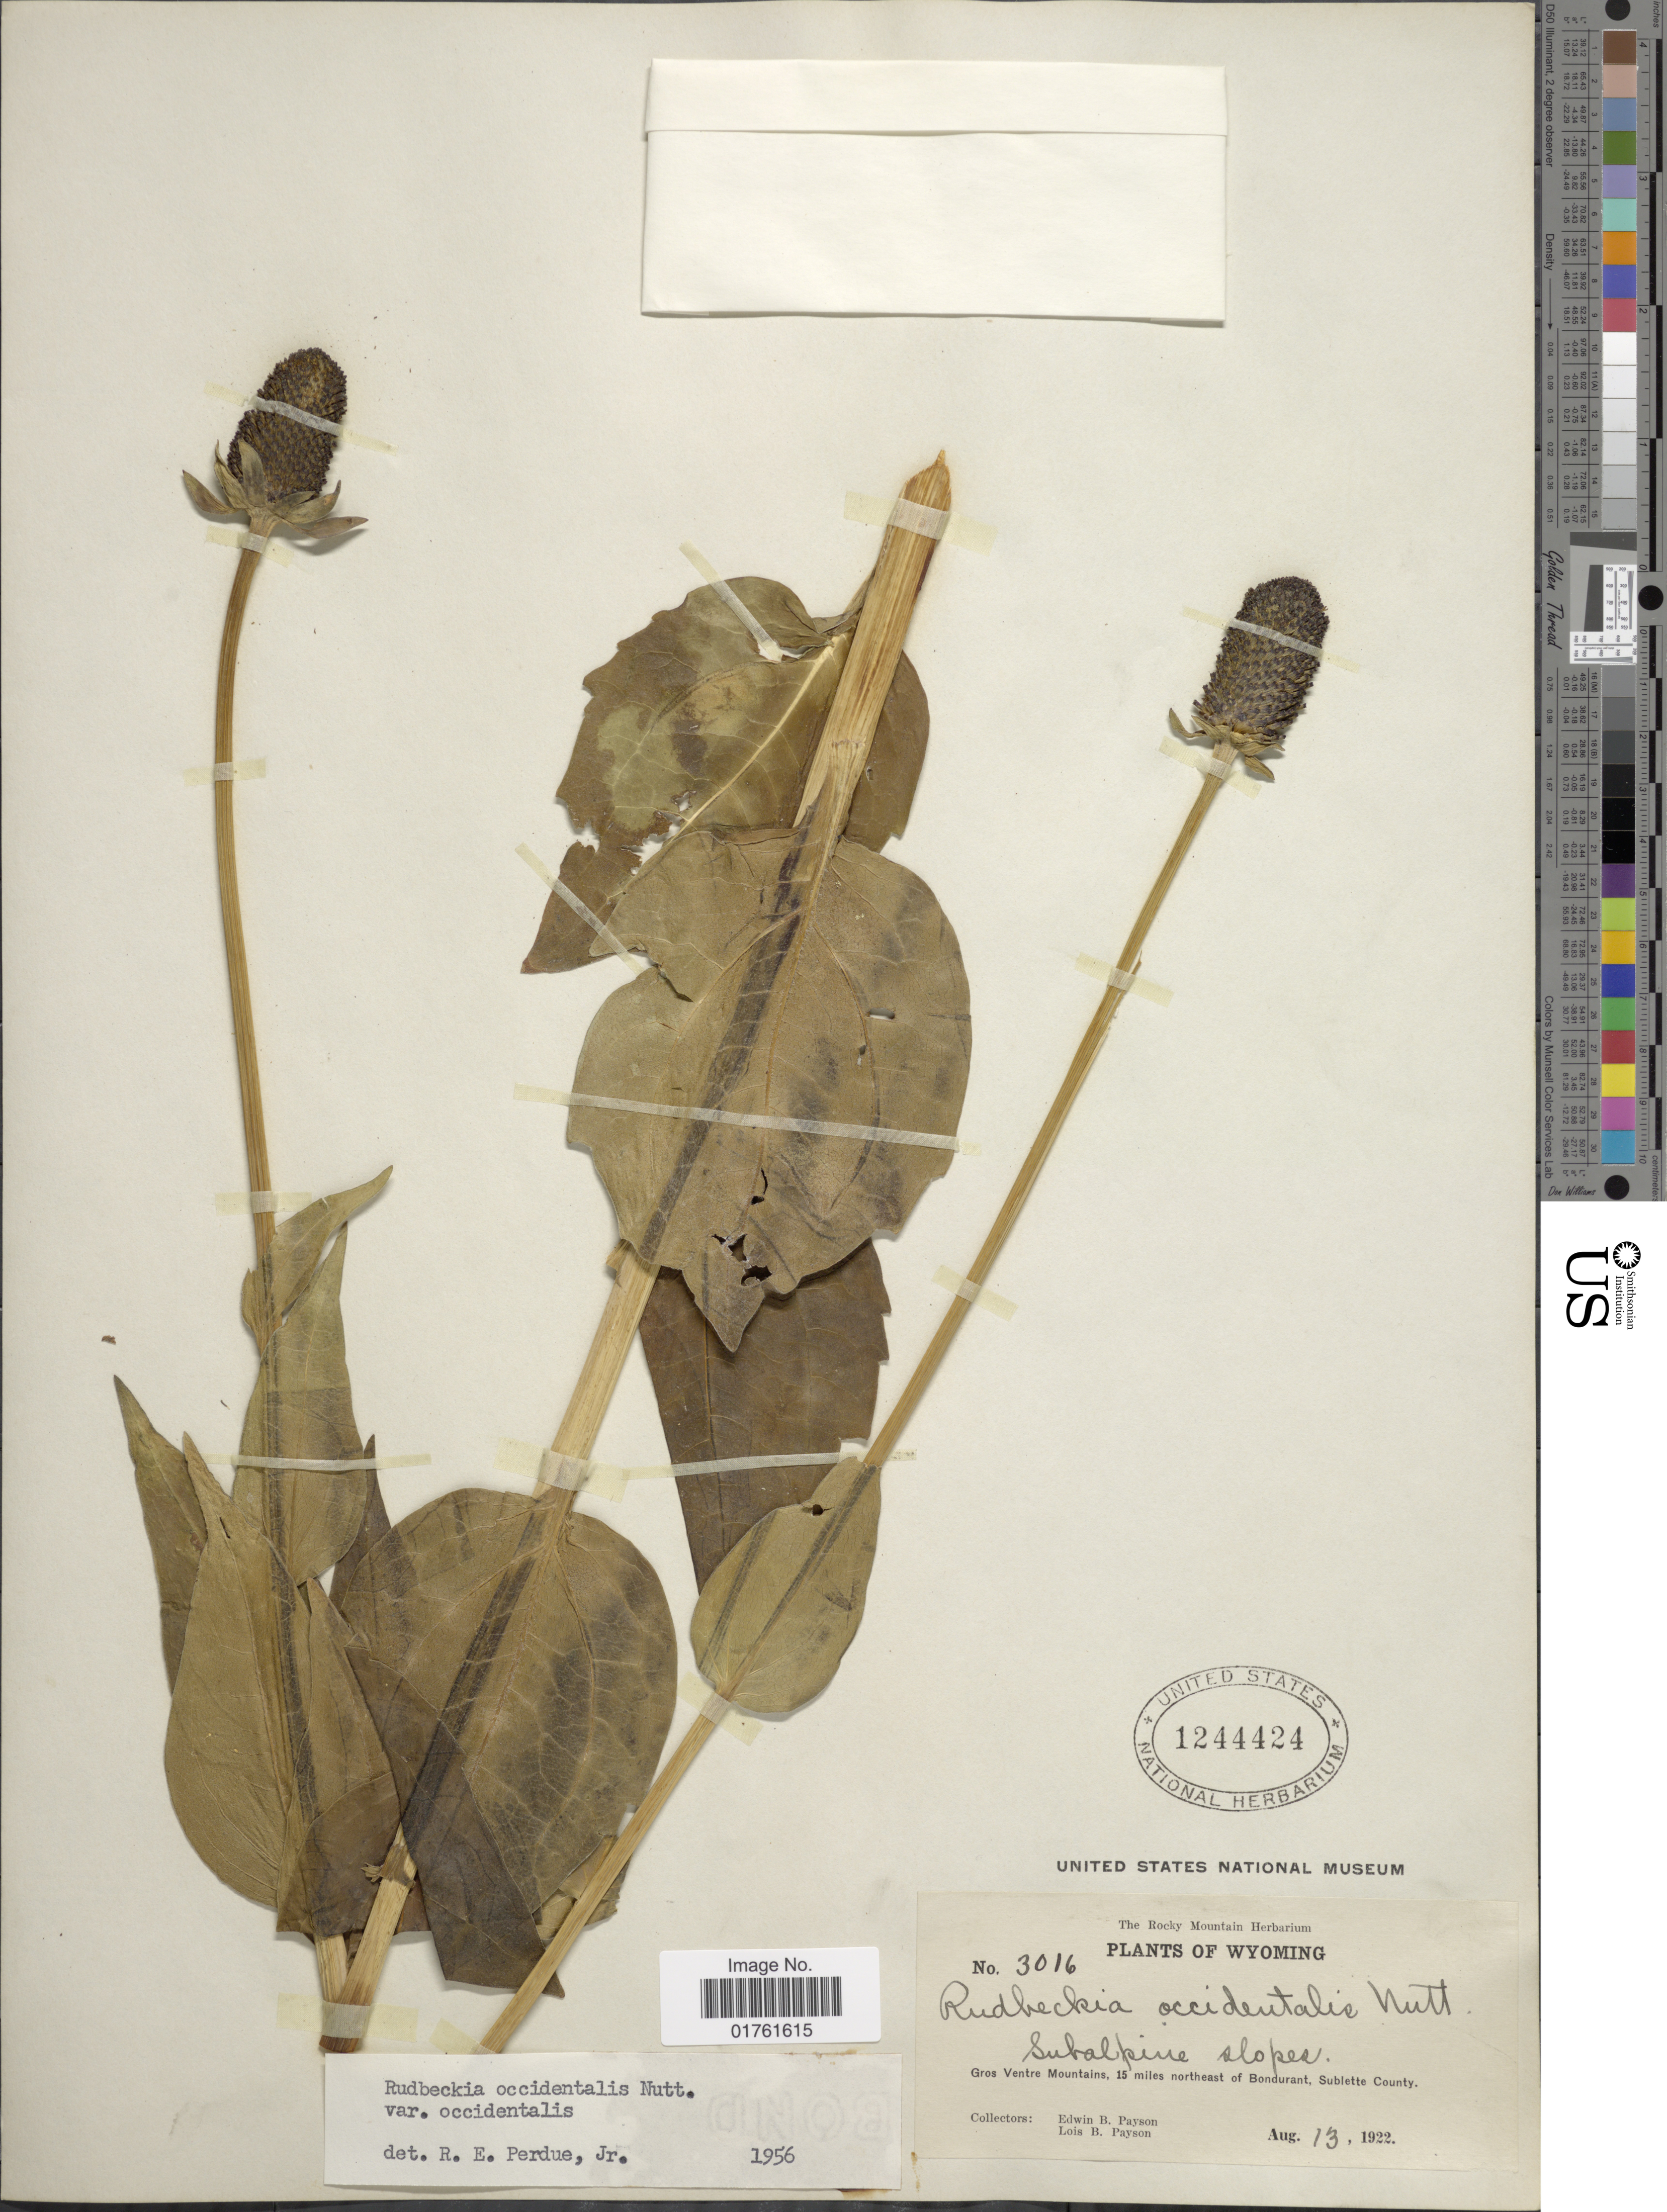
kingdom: Plantae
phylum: Tracheophyta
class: Magnoliopsida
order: Asterales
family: Asteraceae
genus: Rudbeckia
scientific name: Rudbeckia occidentalis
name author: Nutt.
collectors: E. B. Payson & L. Payson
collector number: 3016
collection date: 1922-08-13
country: United States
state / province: Wyoming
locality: Subalpine slopes, Gros Ventre Mountain, 15 miles northeast of Bondurant, Sublette County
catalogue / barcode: US 1244424